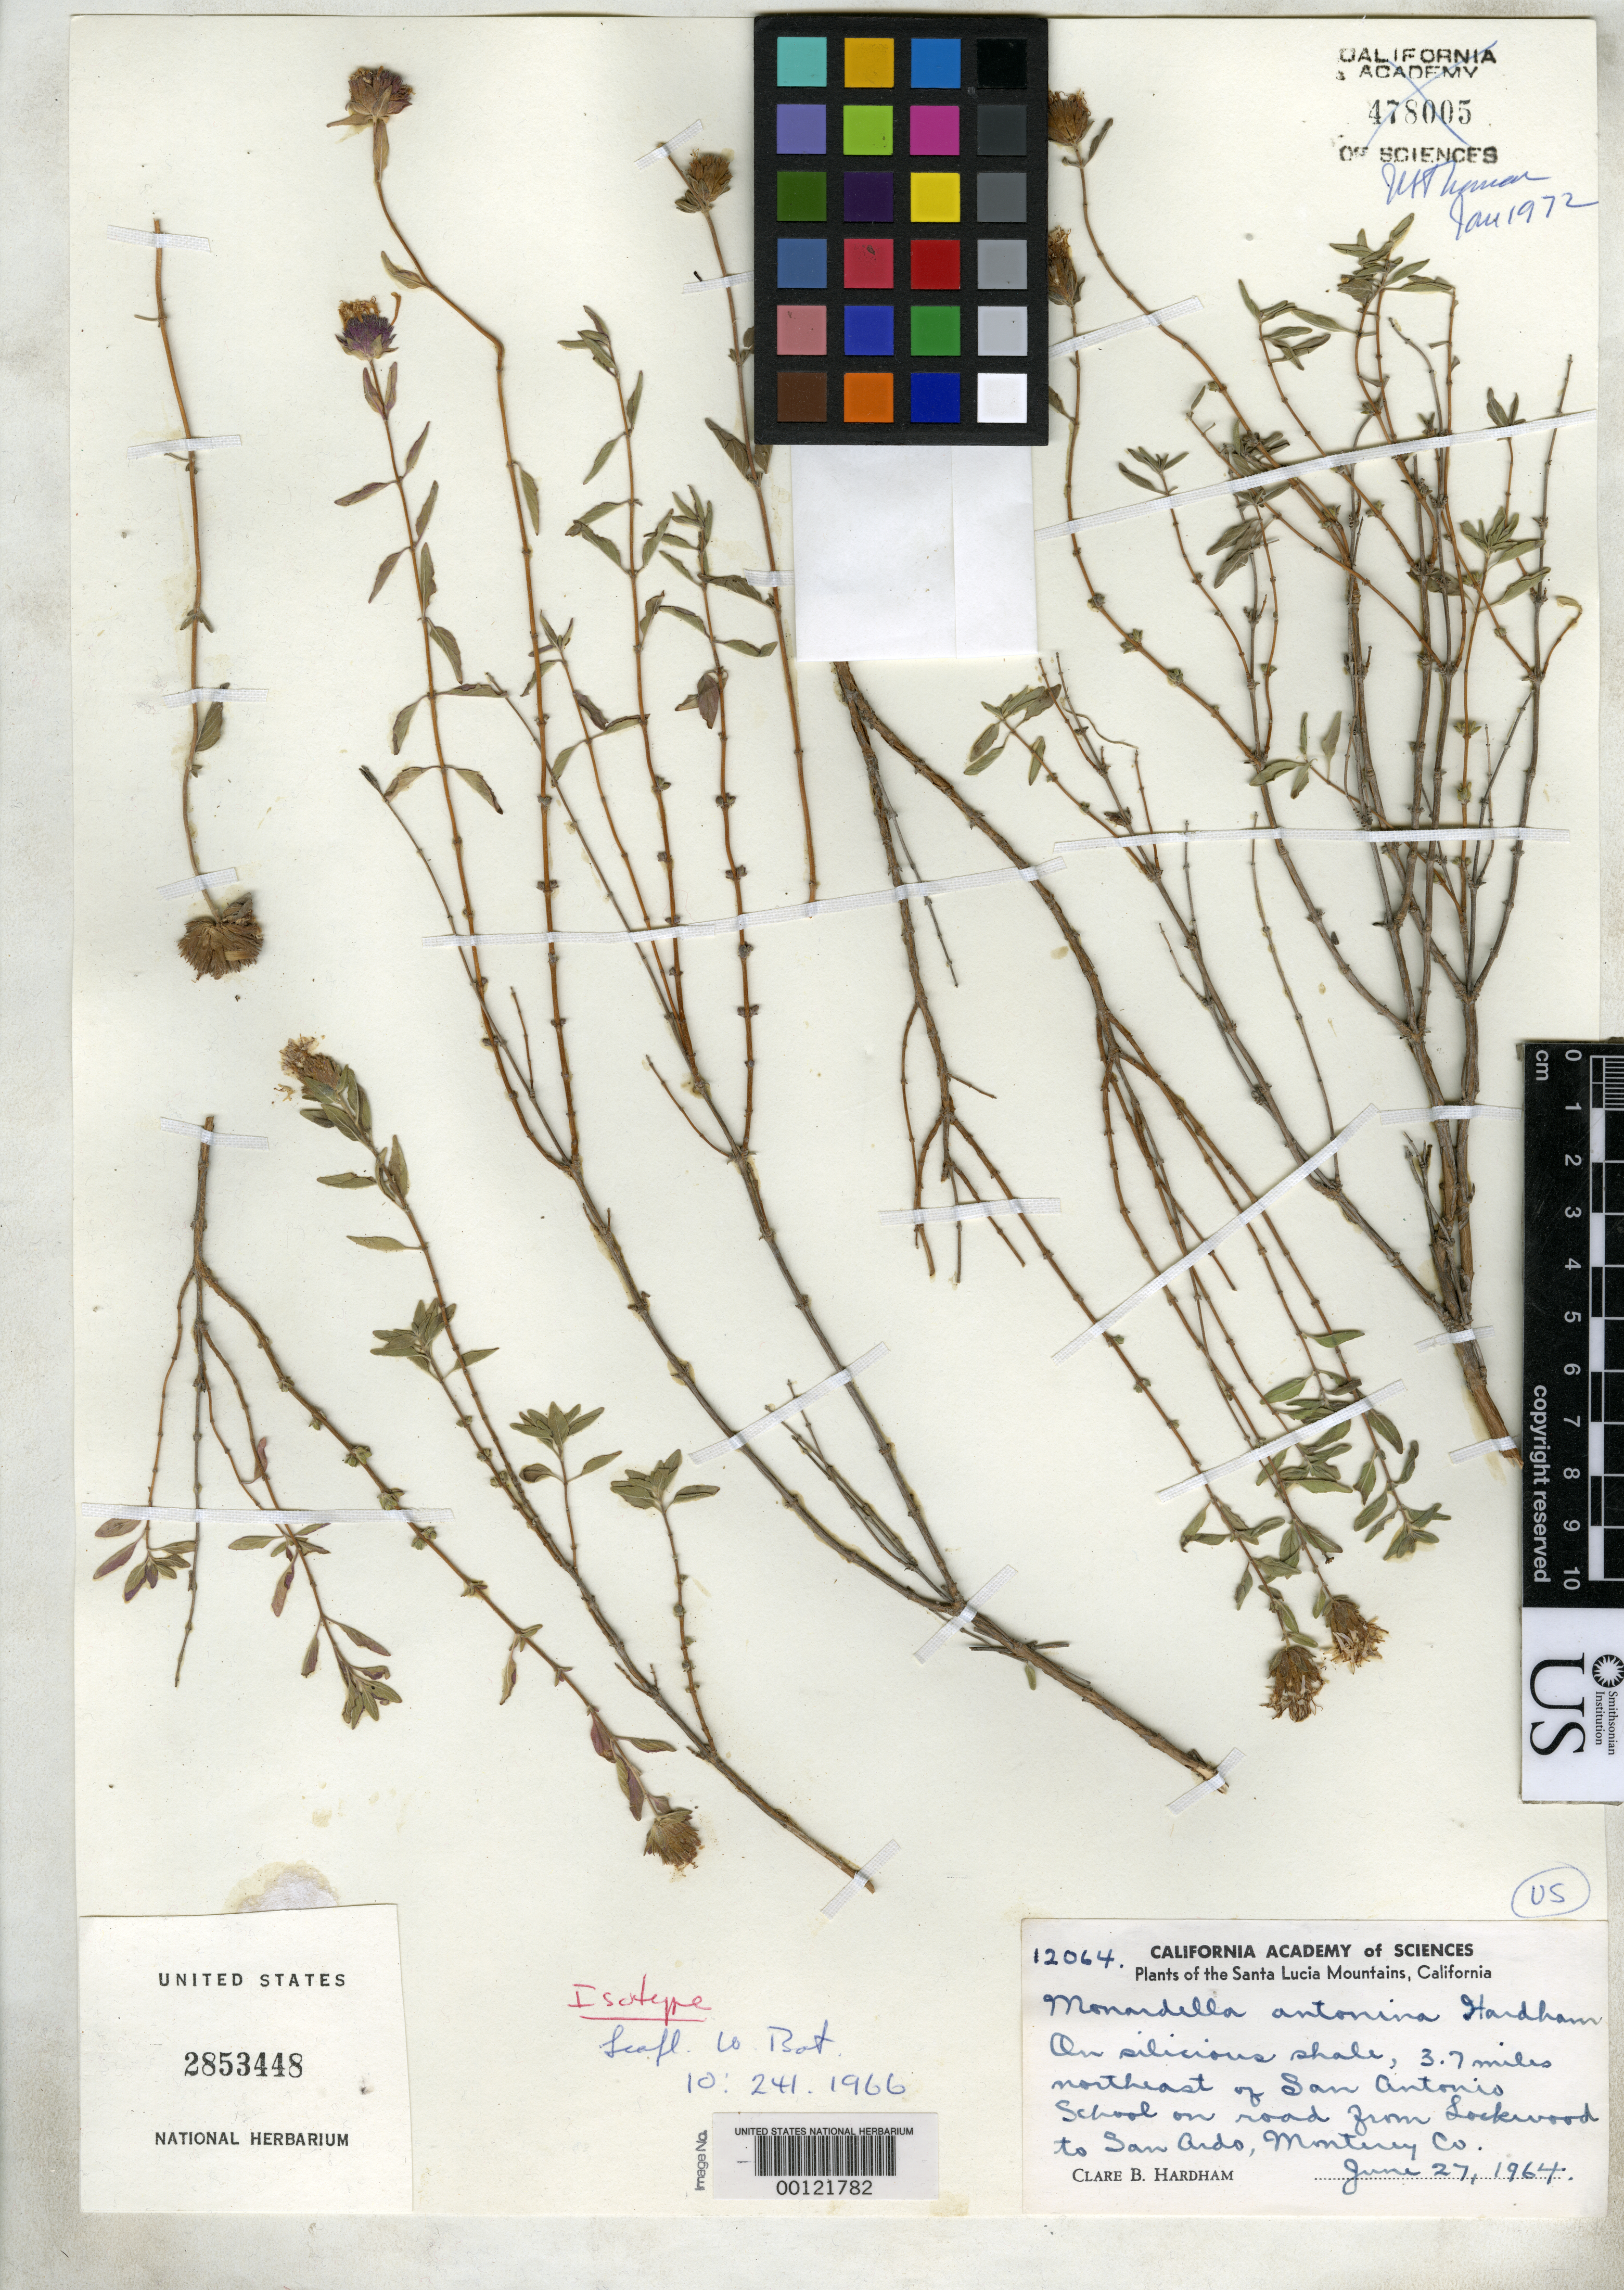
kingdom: Plantae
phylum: Tracheophyta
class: Magnoliopsida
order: Lamiales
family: Lamiaceae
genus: Monardella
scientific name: Monardella antonina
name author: Hardham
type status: Isotype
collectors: C. Hardham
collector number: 12064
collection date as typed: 27 Jun 1964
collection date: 1964-06-27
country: United States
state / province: California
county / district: Monterey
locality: Santa Lucia Mountains, northeast of San Antonio school on road from Lockwood to San Ardo.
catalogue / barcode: US 2853448